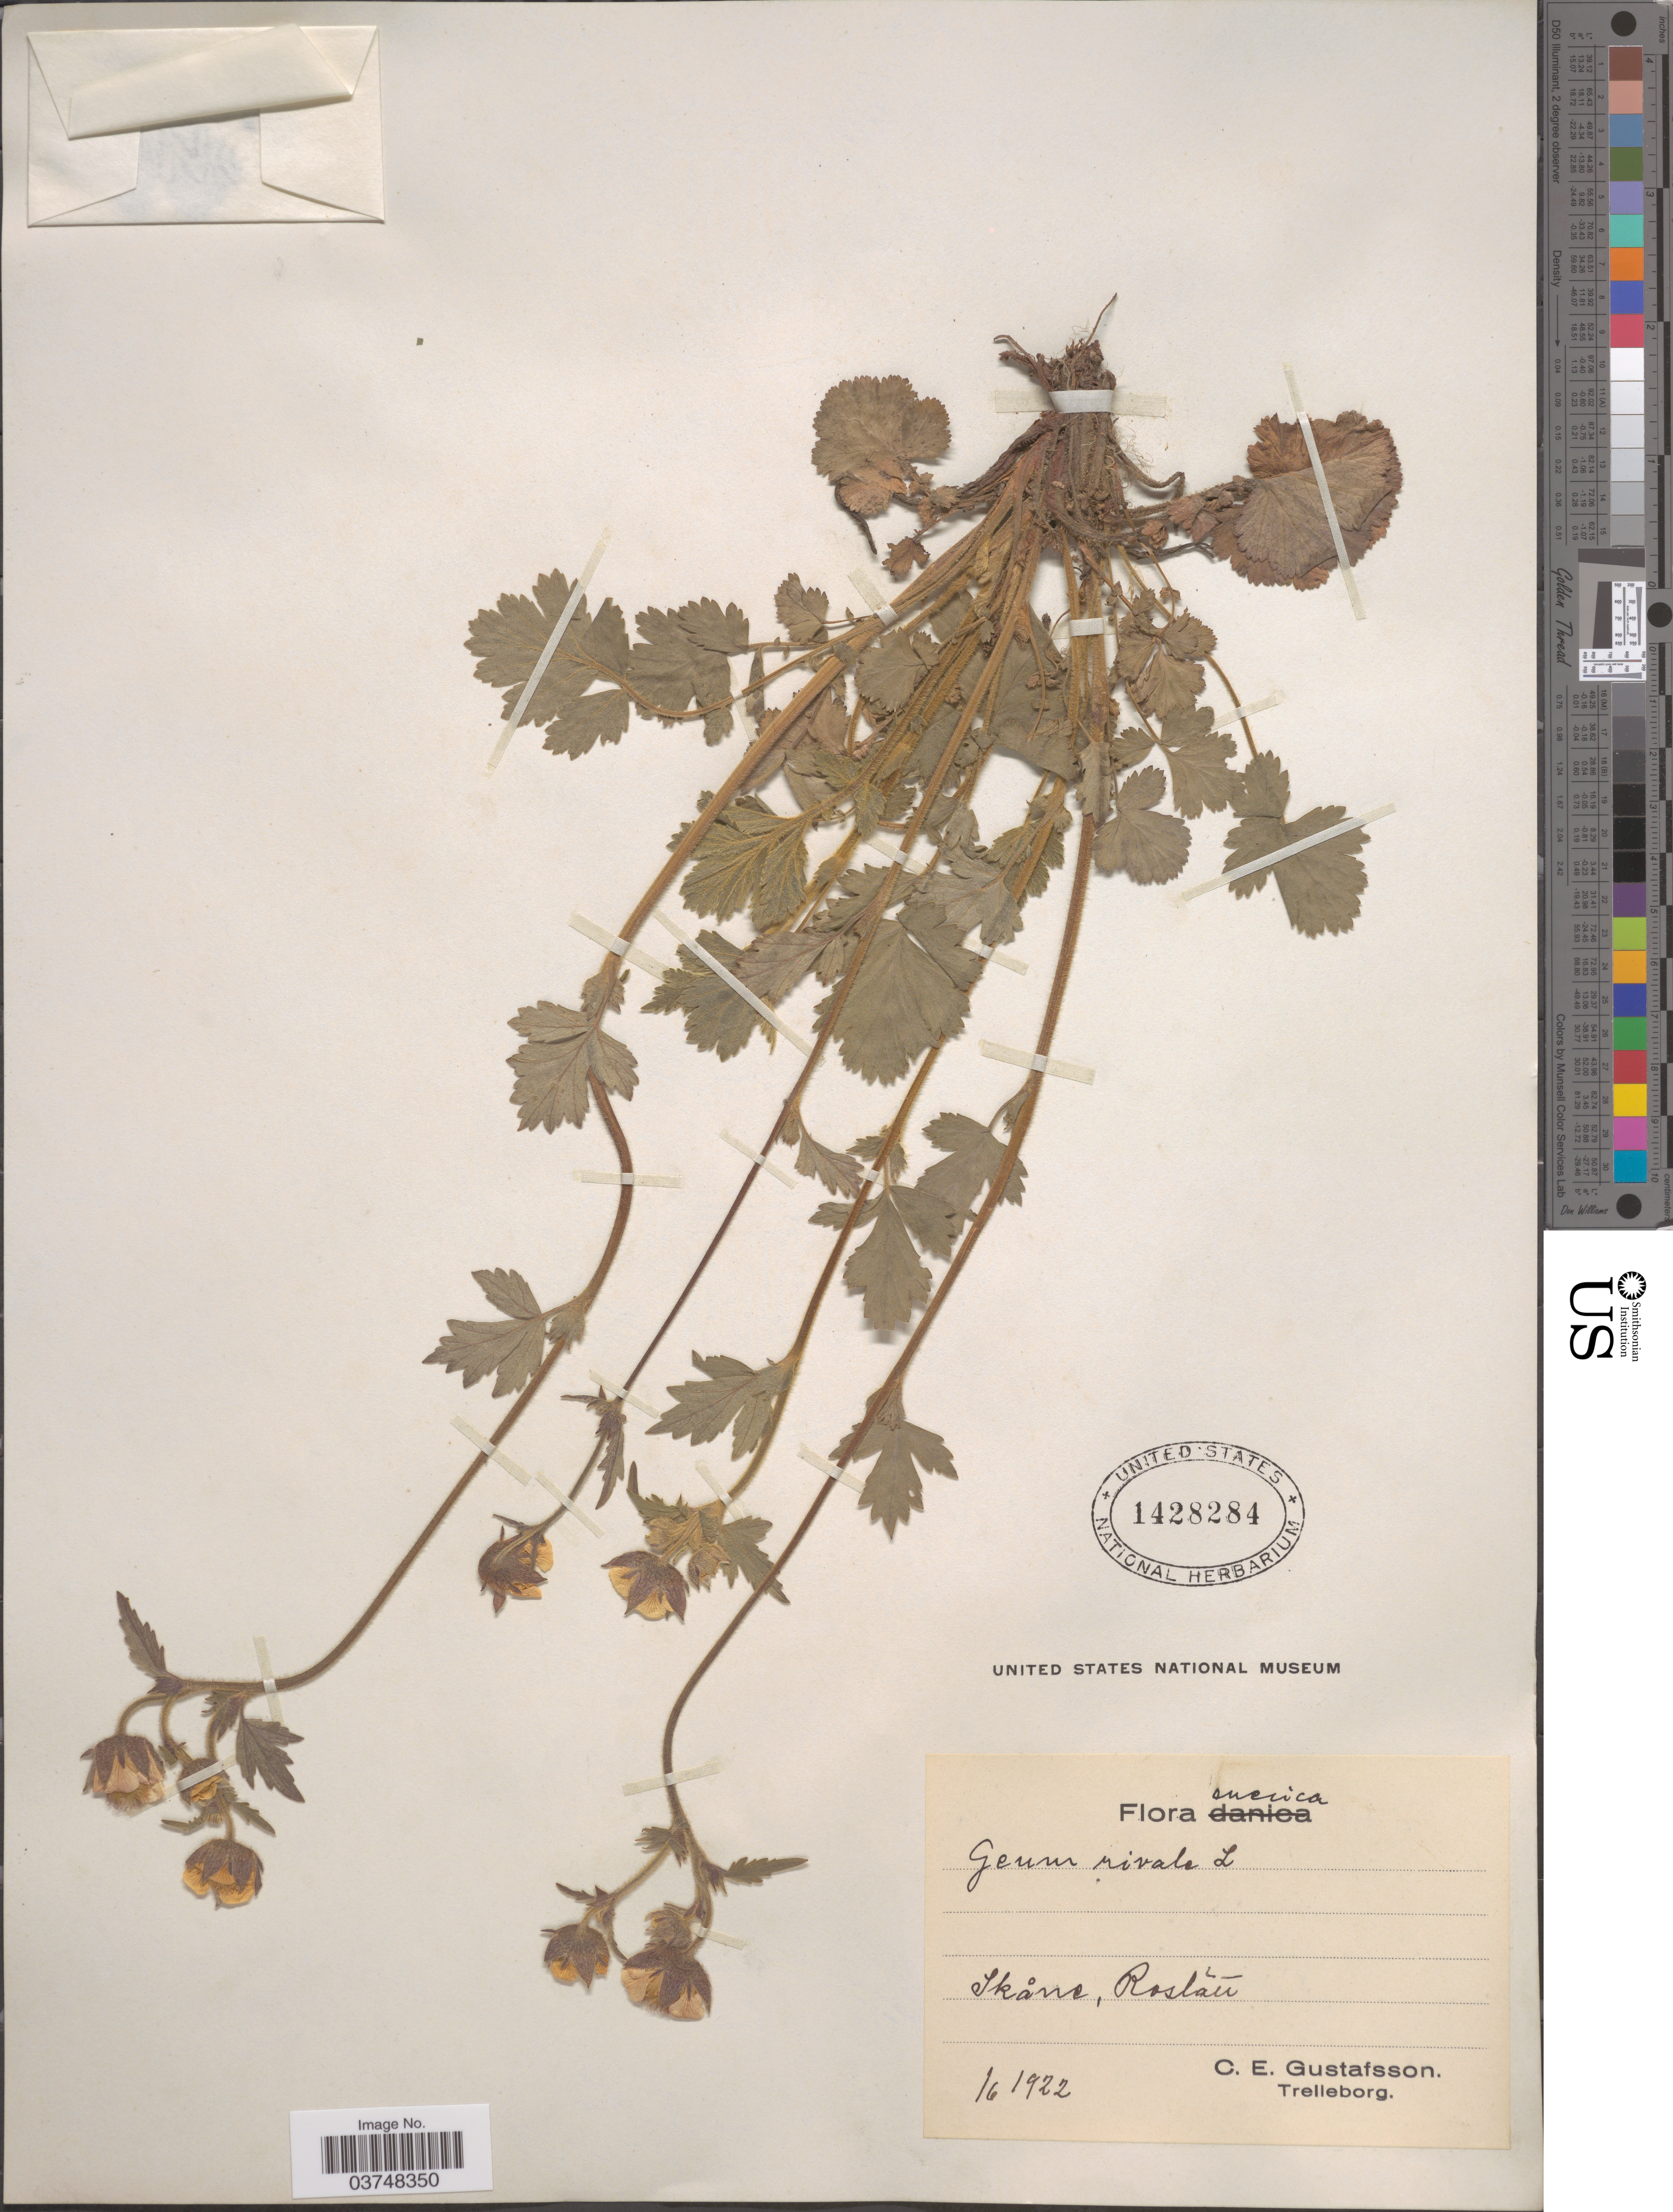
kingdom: Plantae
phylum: Tracheophyta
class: Magnoliopsida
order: Rosales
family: Rosaceae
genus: Geum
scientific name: Geum rivale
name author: L.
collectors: C. Gustafsson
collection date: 1922-06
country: Sweden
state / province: Skåne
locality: Suecica. Rostán.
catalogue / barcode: US 1428284